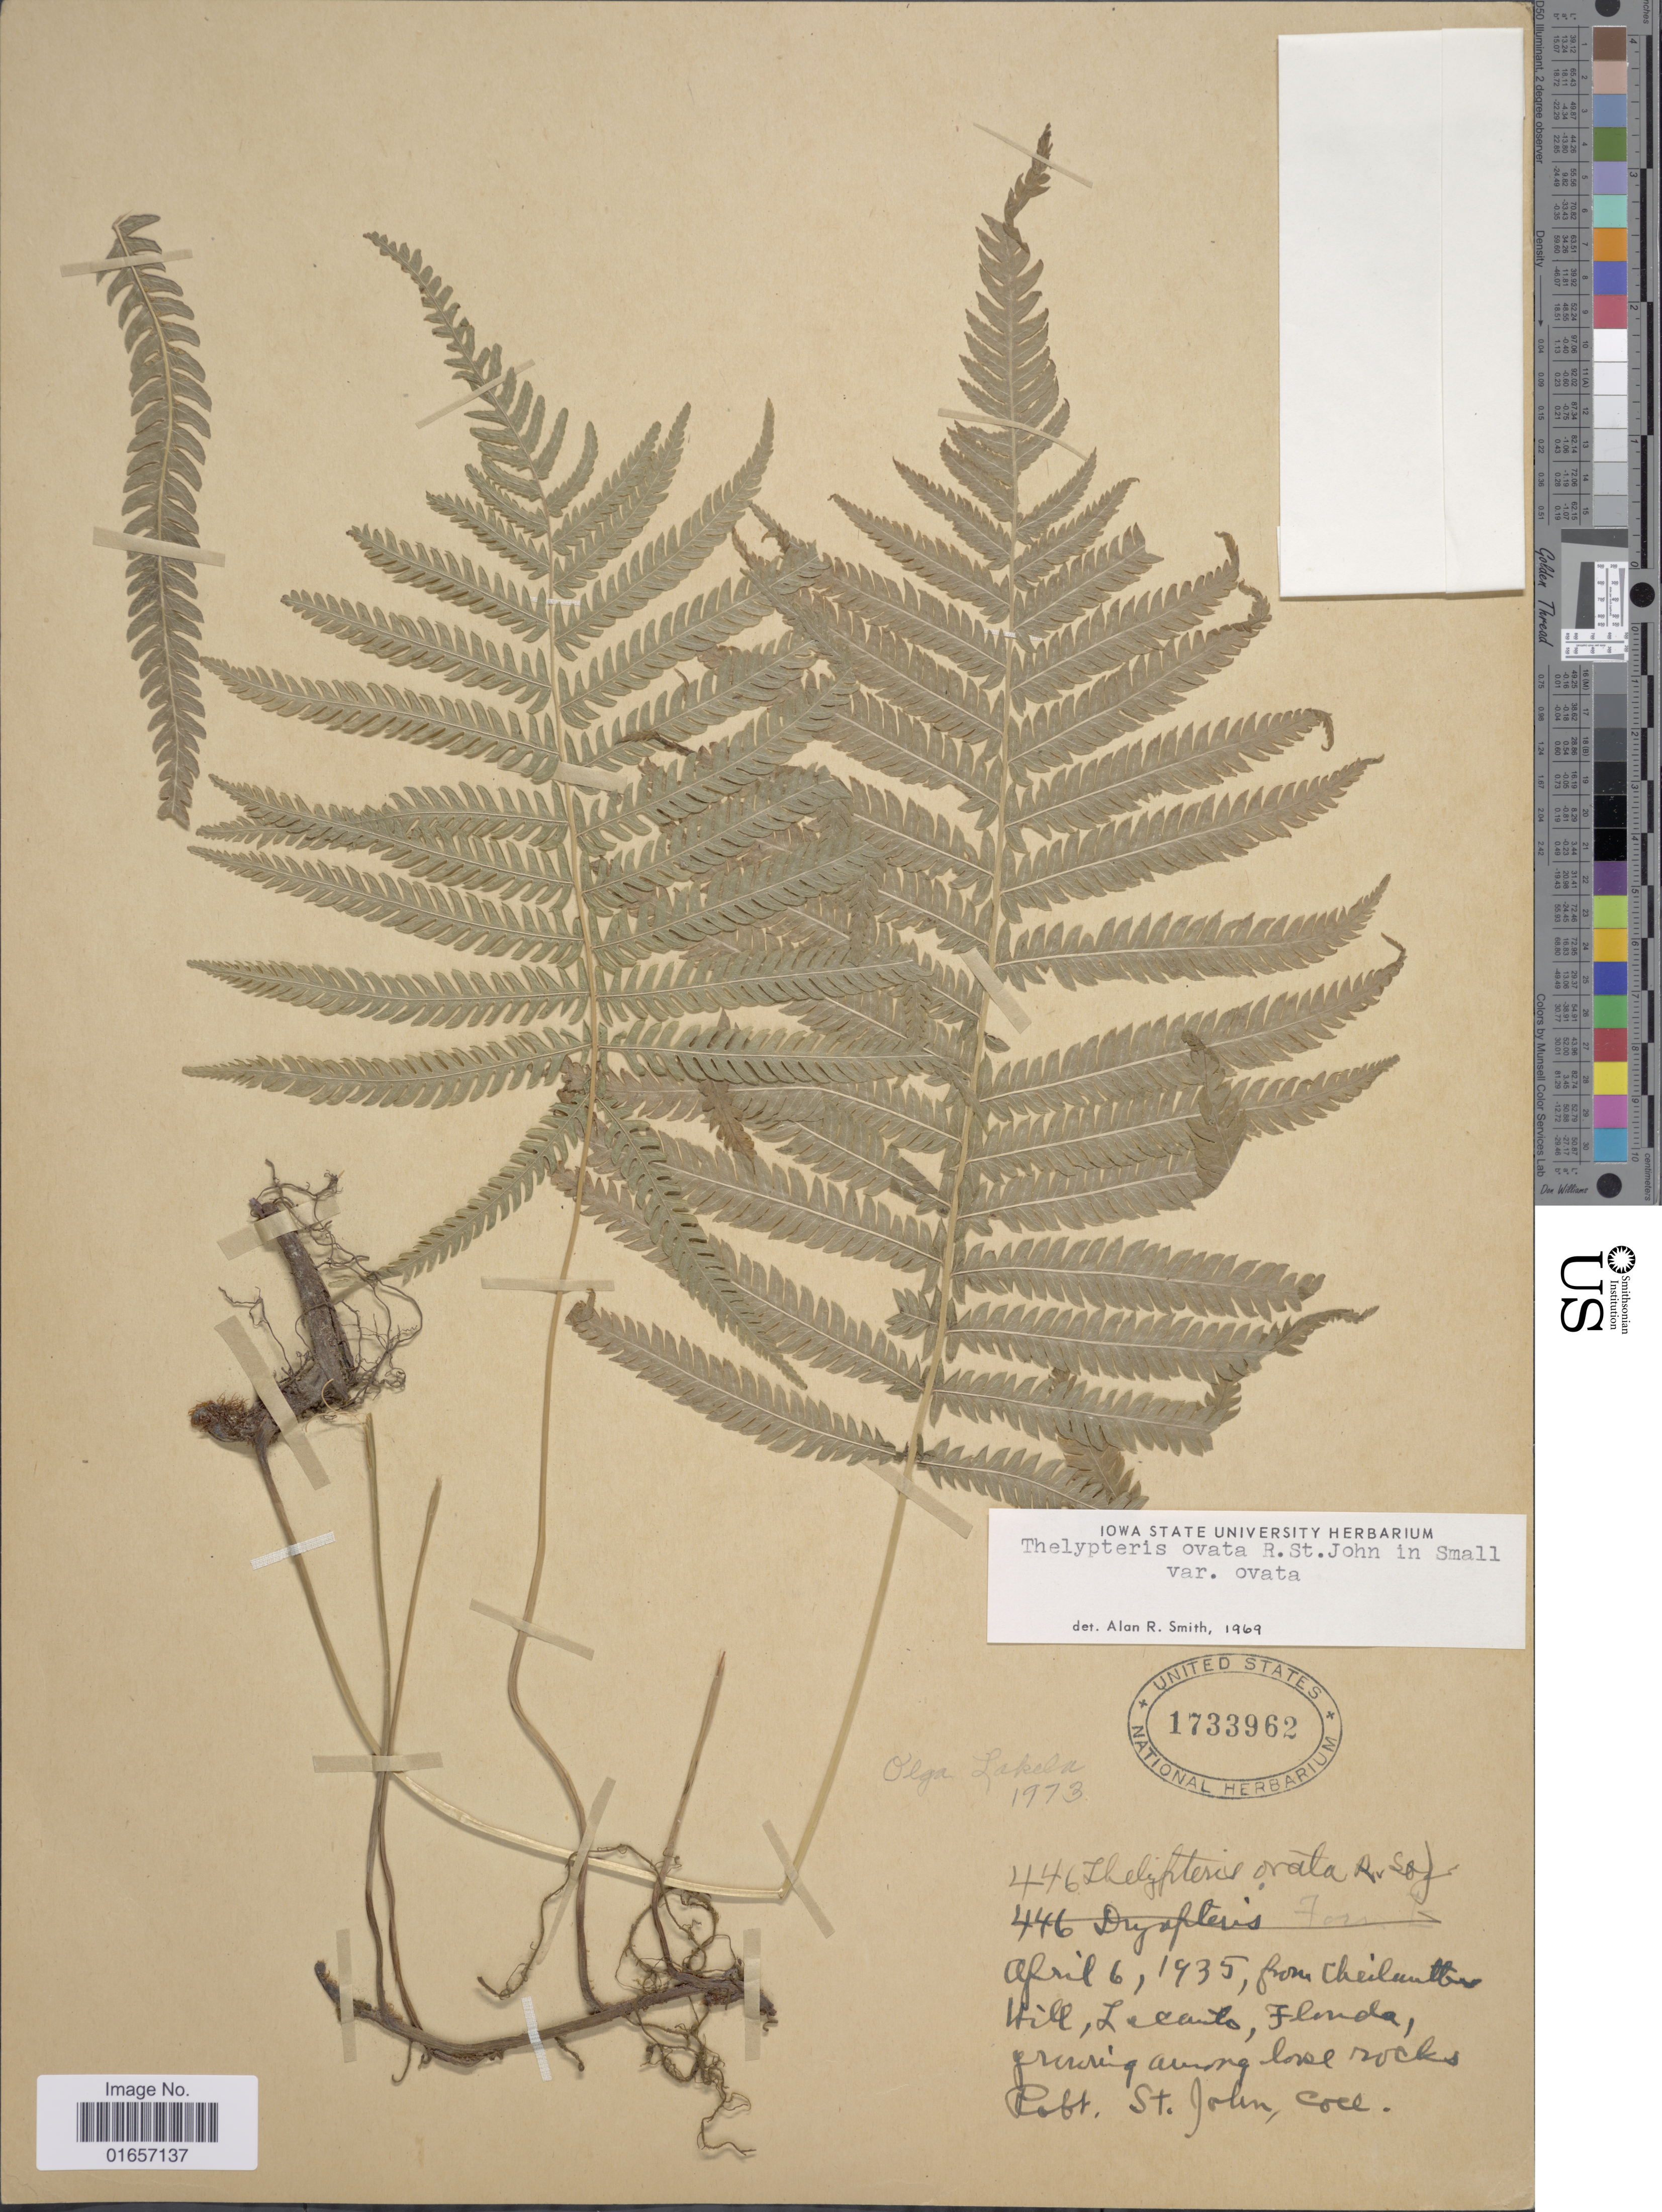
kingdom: Plantae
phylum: Tracheophyta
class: Polypodiopsida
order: Polypodiales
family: Thelypteridaceae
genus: Christella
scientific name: Christella ovata var. ovata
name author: (R.P. St. John) Á. Löve & D. Löve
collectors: R. P. St. John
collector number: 446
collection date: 1935-04-06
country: United States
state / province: Florida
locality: From Cheilanthus Hill, Lecanto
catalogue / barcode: US 1733962